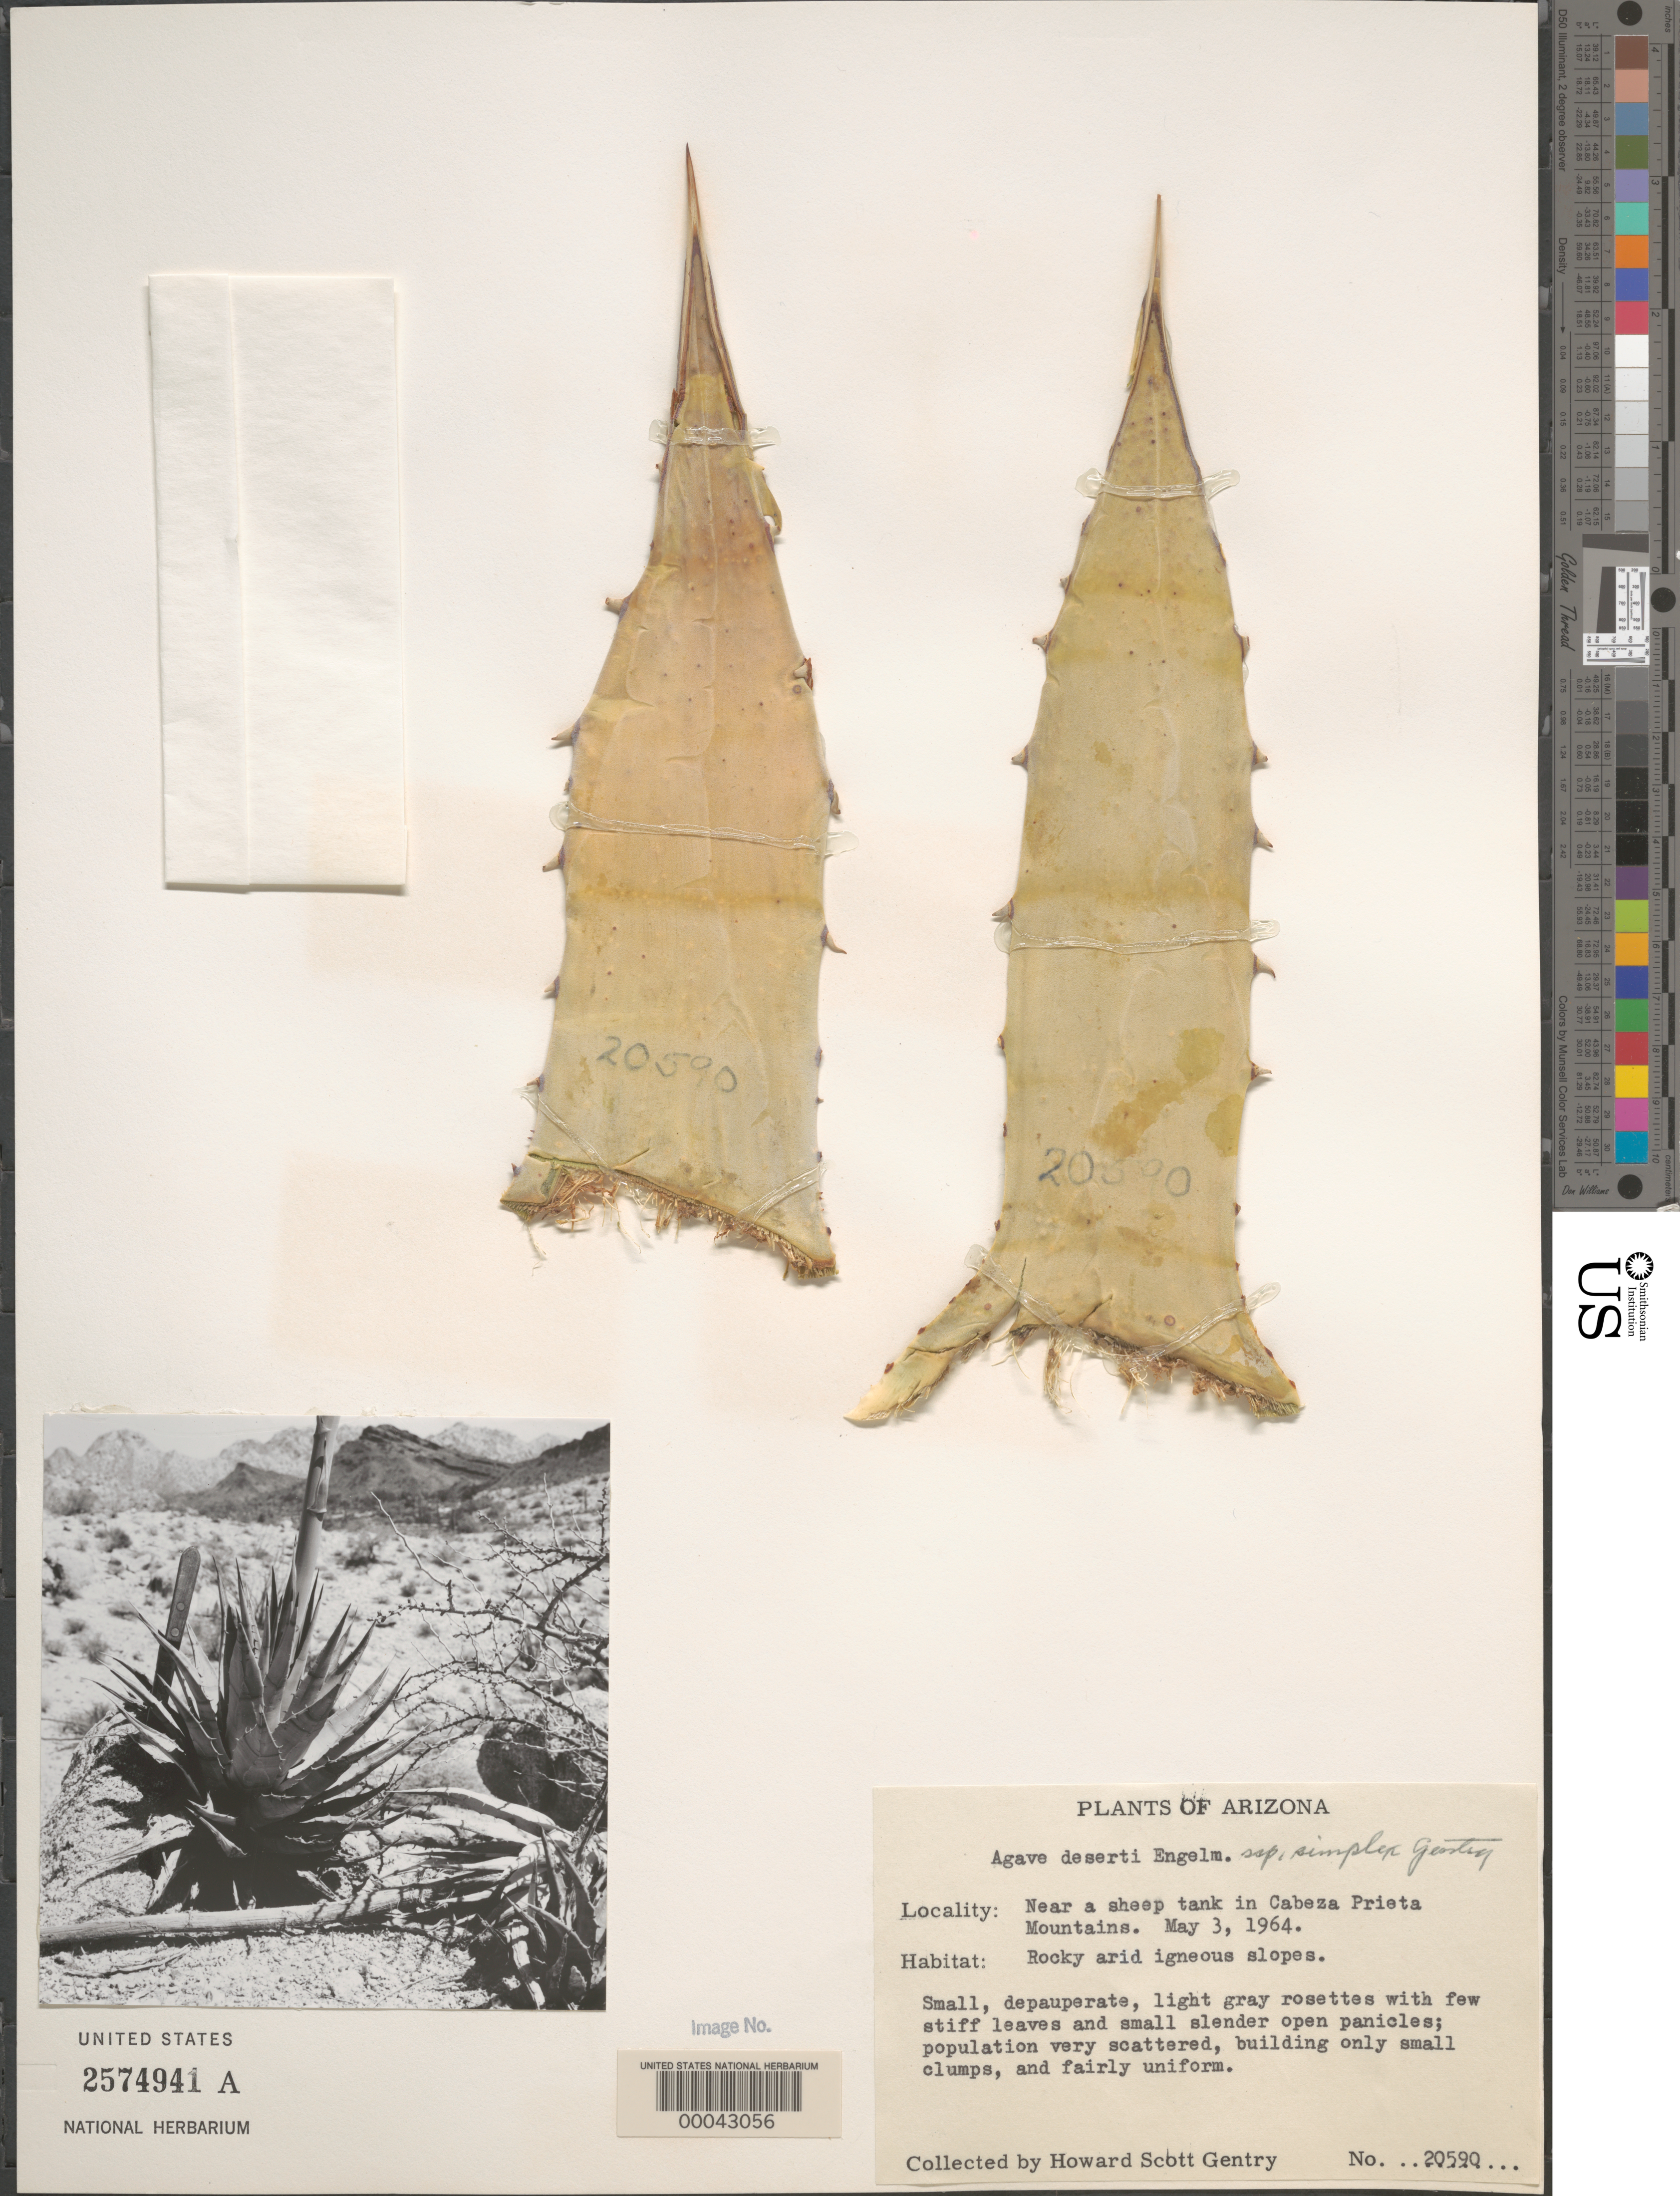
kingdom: Plantae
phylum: Tracheophyta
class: Liliopsida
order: Asparagales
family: Asparagaceae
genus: Agave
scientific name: Agave simplex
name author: (Gentry) Salywon & W. C. Hodgs.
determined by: Salywon, A. M., (ASU)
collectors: H. S. Gentry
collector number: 20590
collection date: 1964-05-03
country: United States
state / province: Arizona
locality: Near a sheep tank in Cabeza Prieta Mountains.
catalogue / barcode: US 2574941A